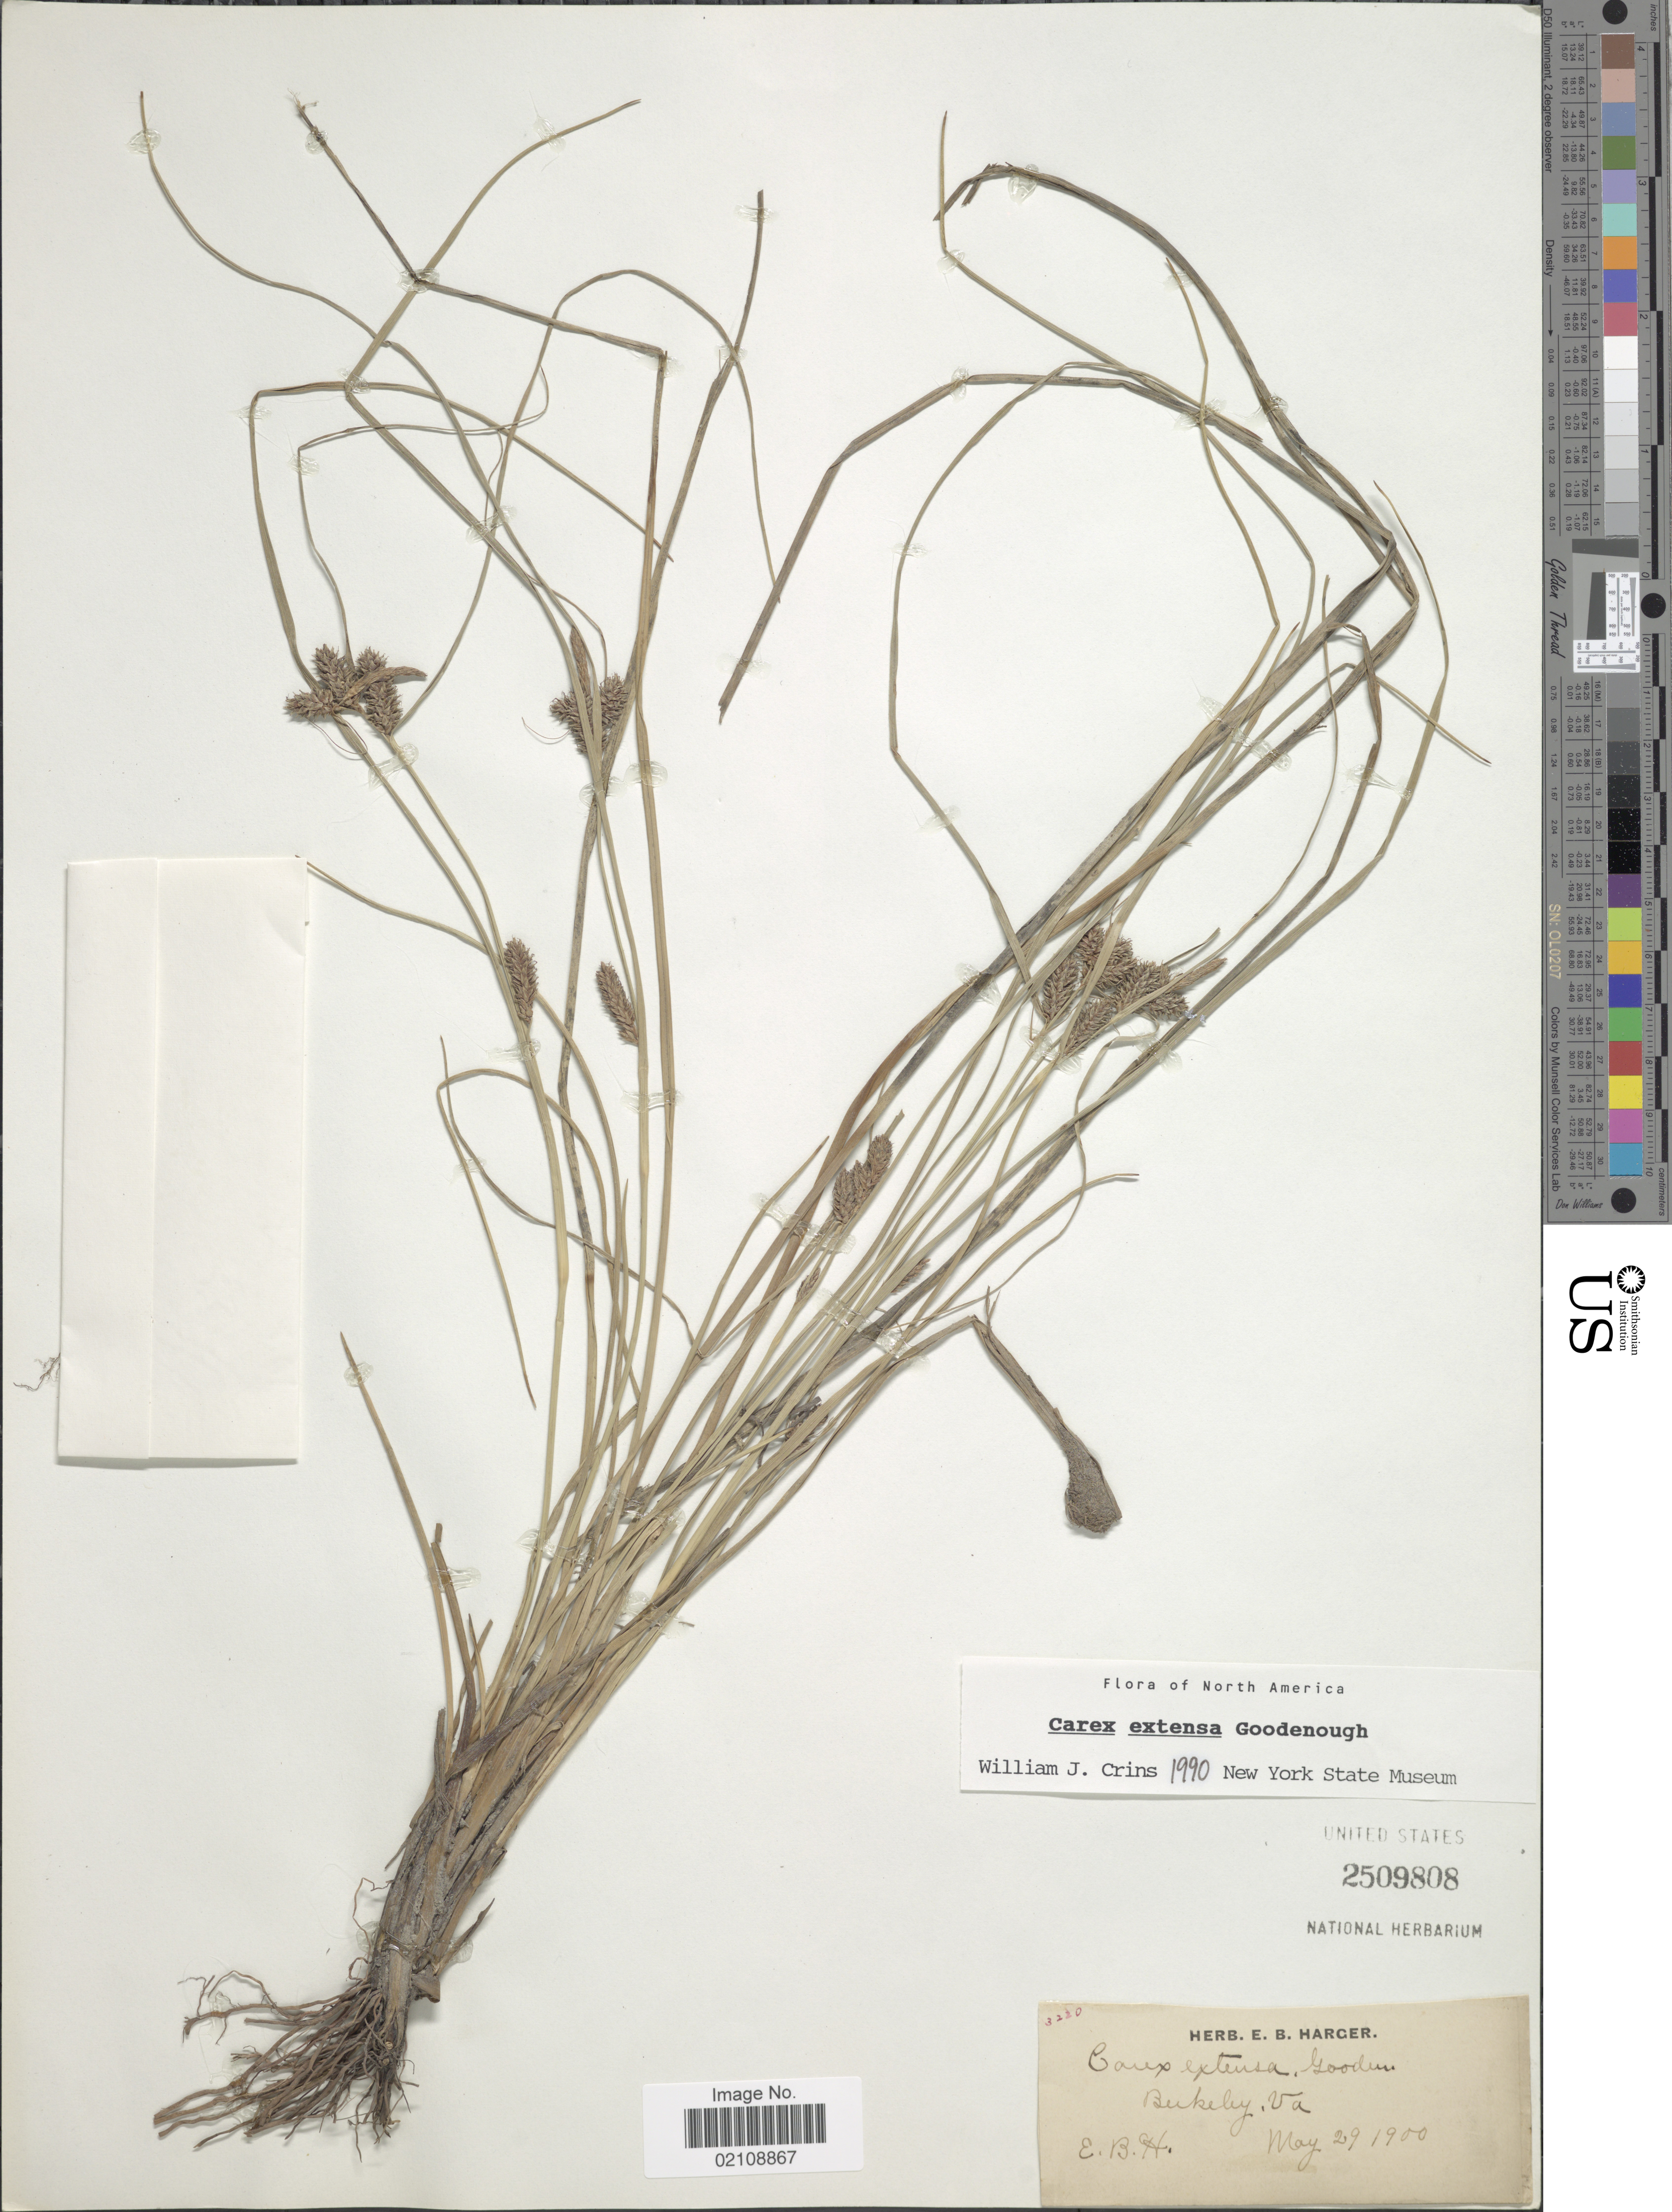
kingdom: Plantae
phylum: Tracheophyta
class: Liliopsida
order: Poales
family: Cyperaceae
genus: Carex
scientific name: Carex extensa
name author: Gooden.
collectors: E. B. Harger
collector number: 3220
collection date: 1900-05-29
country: United States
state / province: Virginia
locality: Bukeley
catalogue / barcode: US 2509808